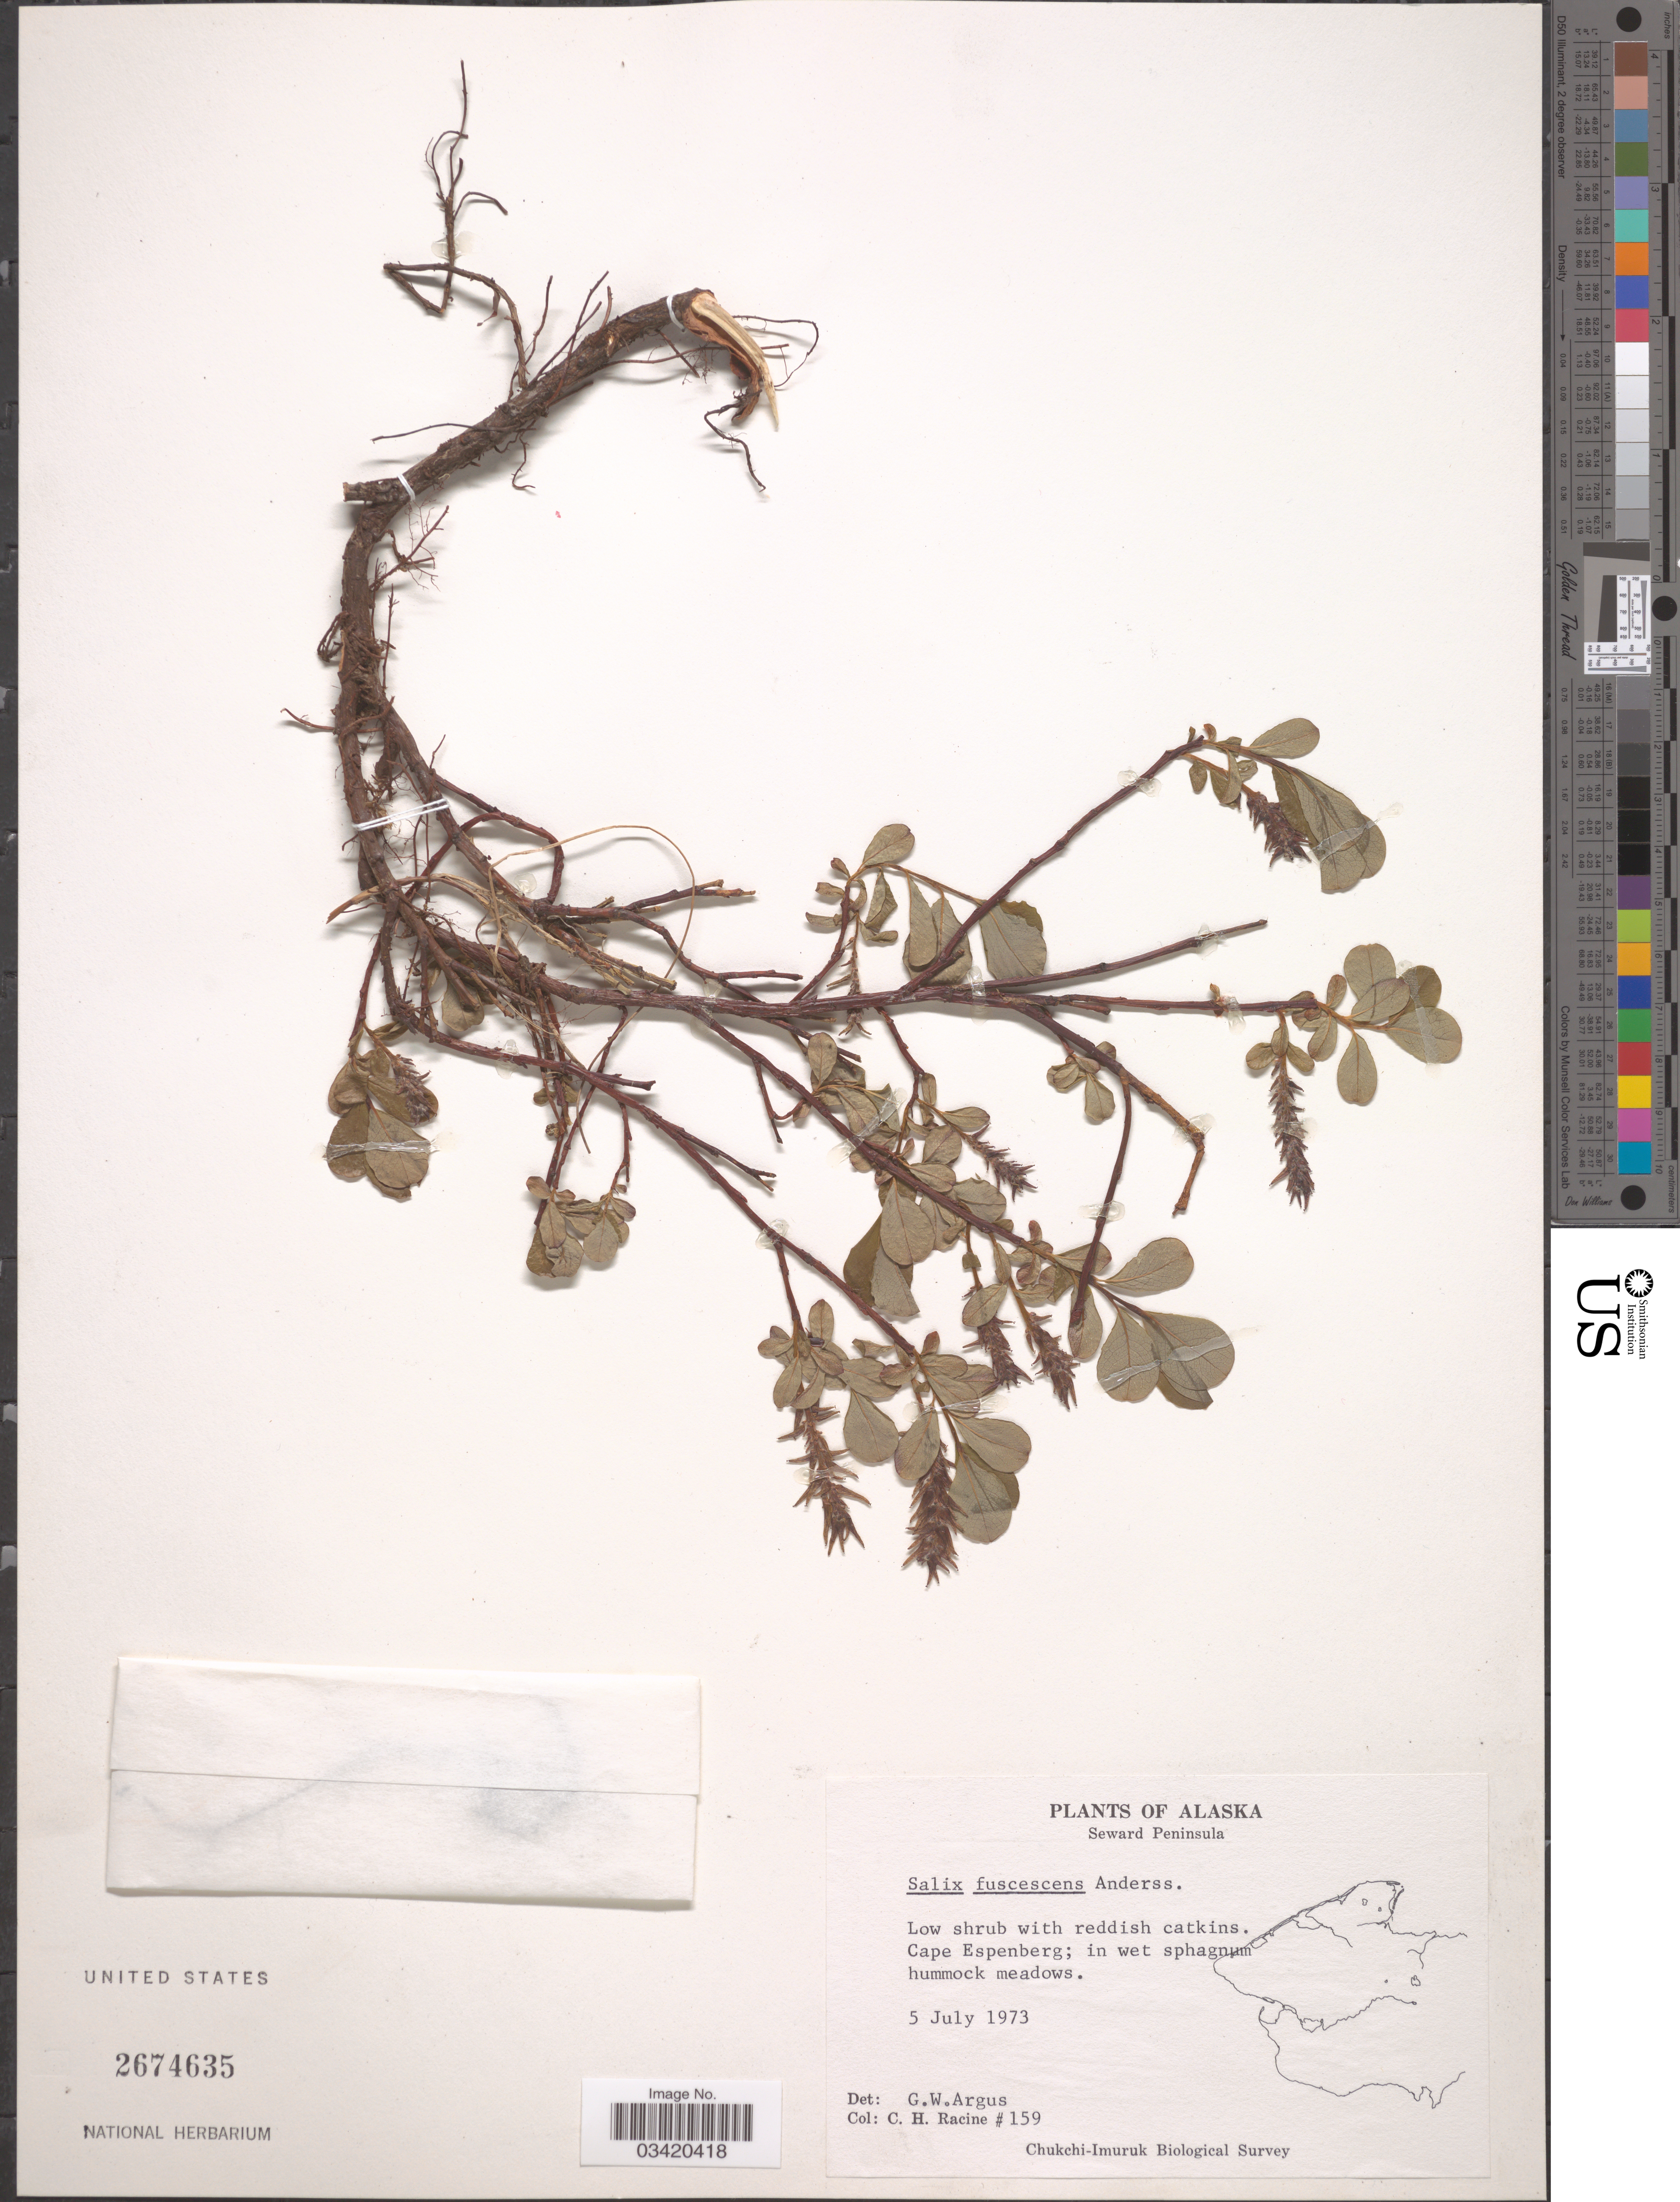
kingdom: Plantae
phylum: Tracheophyta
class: Magnoliopsida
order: Malpighiales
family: Salicaceae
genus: Salix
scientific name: Salix fuscescens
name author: Andersson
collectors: C. Racine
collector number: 159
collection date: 1973-07-05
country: United States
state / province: Alaska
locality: Seward Peninsula. Cape Espenberg.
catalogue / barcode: US 2674635